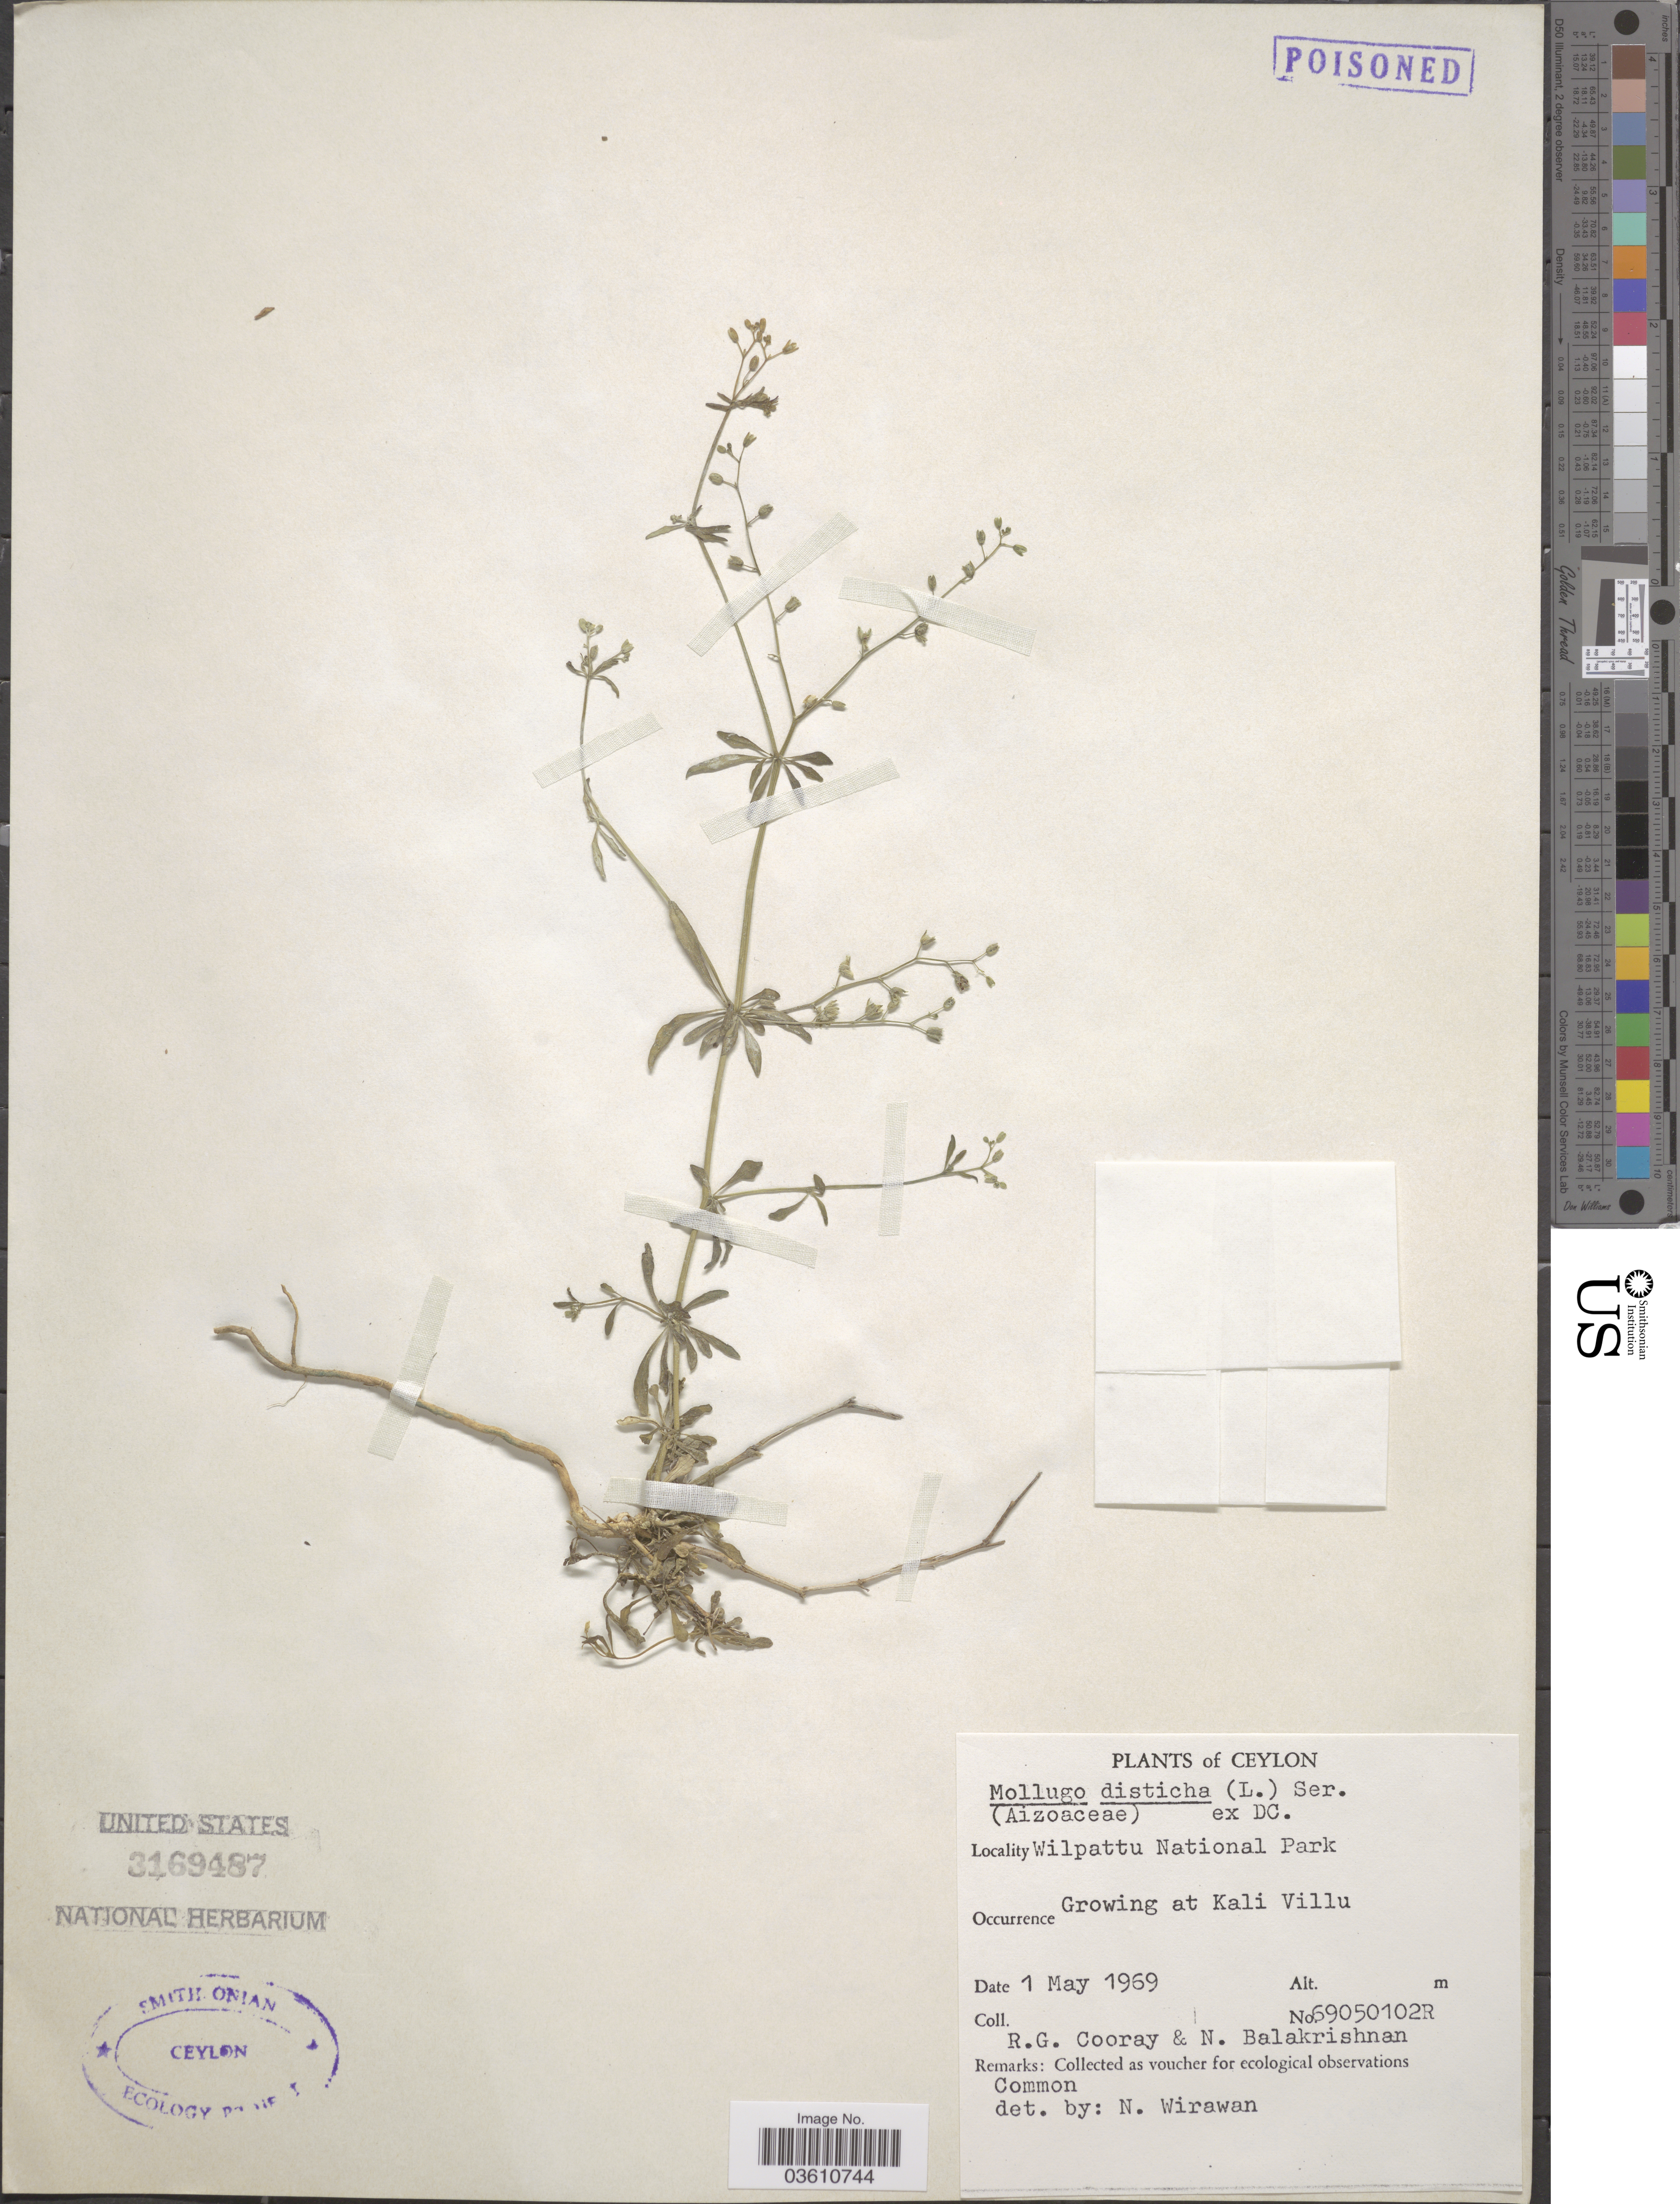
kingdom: Plantae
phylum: Tracheophyta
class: Magnoliopsida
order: Caryophyllales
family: Molluginaceae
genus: Mollugo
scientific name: Mollugo disticha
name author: Ser.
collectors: R. Cooray & N. Balakrishnan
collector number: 69050102R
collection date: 1969-05-01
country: Sri Lanka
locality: Ceylon. Wilpattu National Park. At Kali Villu.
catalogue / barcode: US 3169487